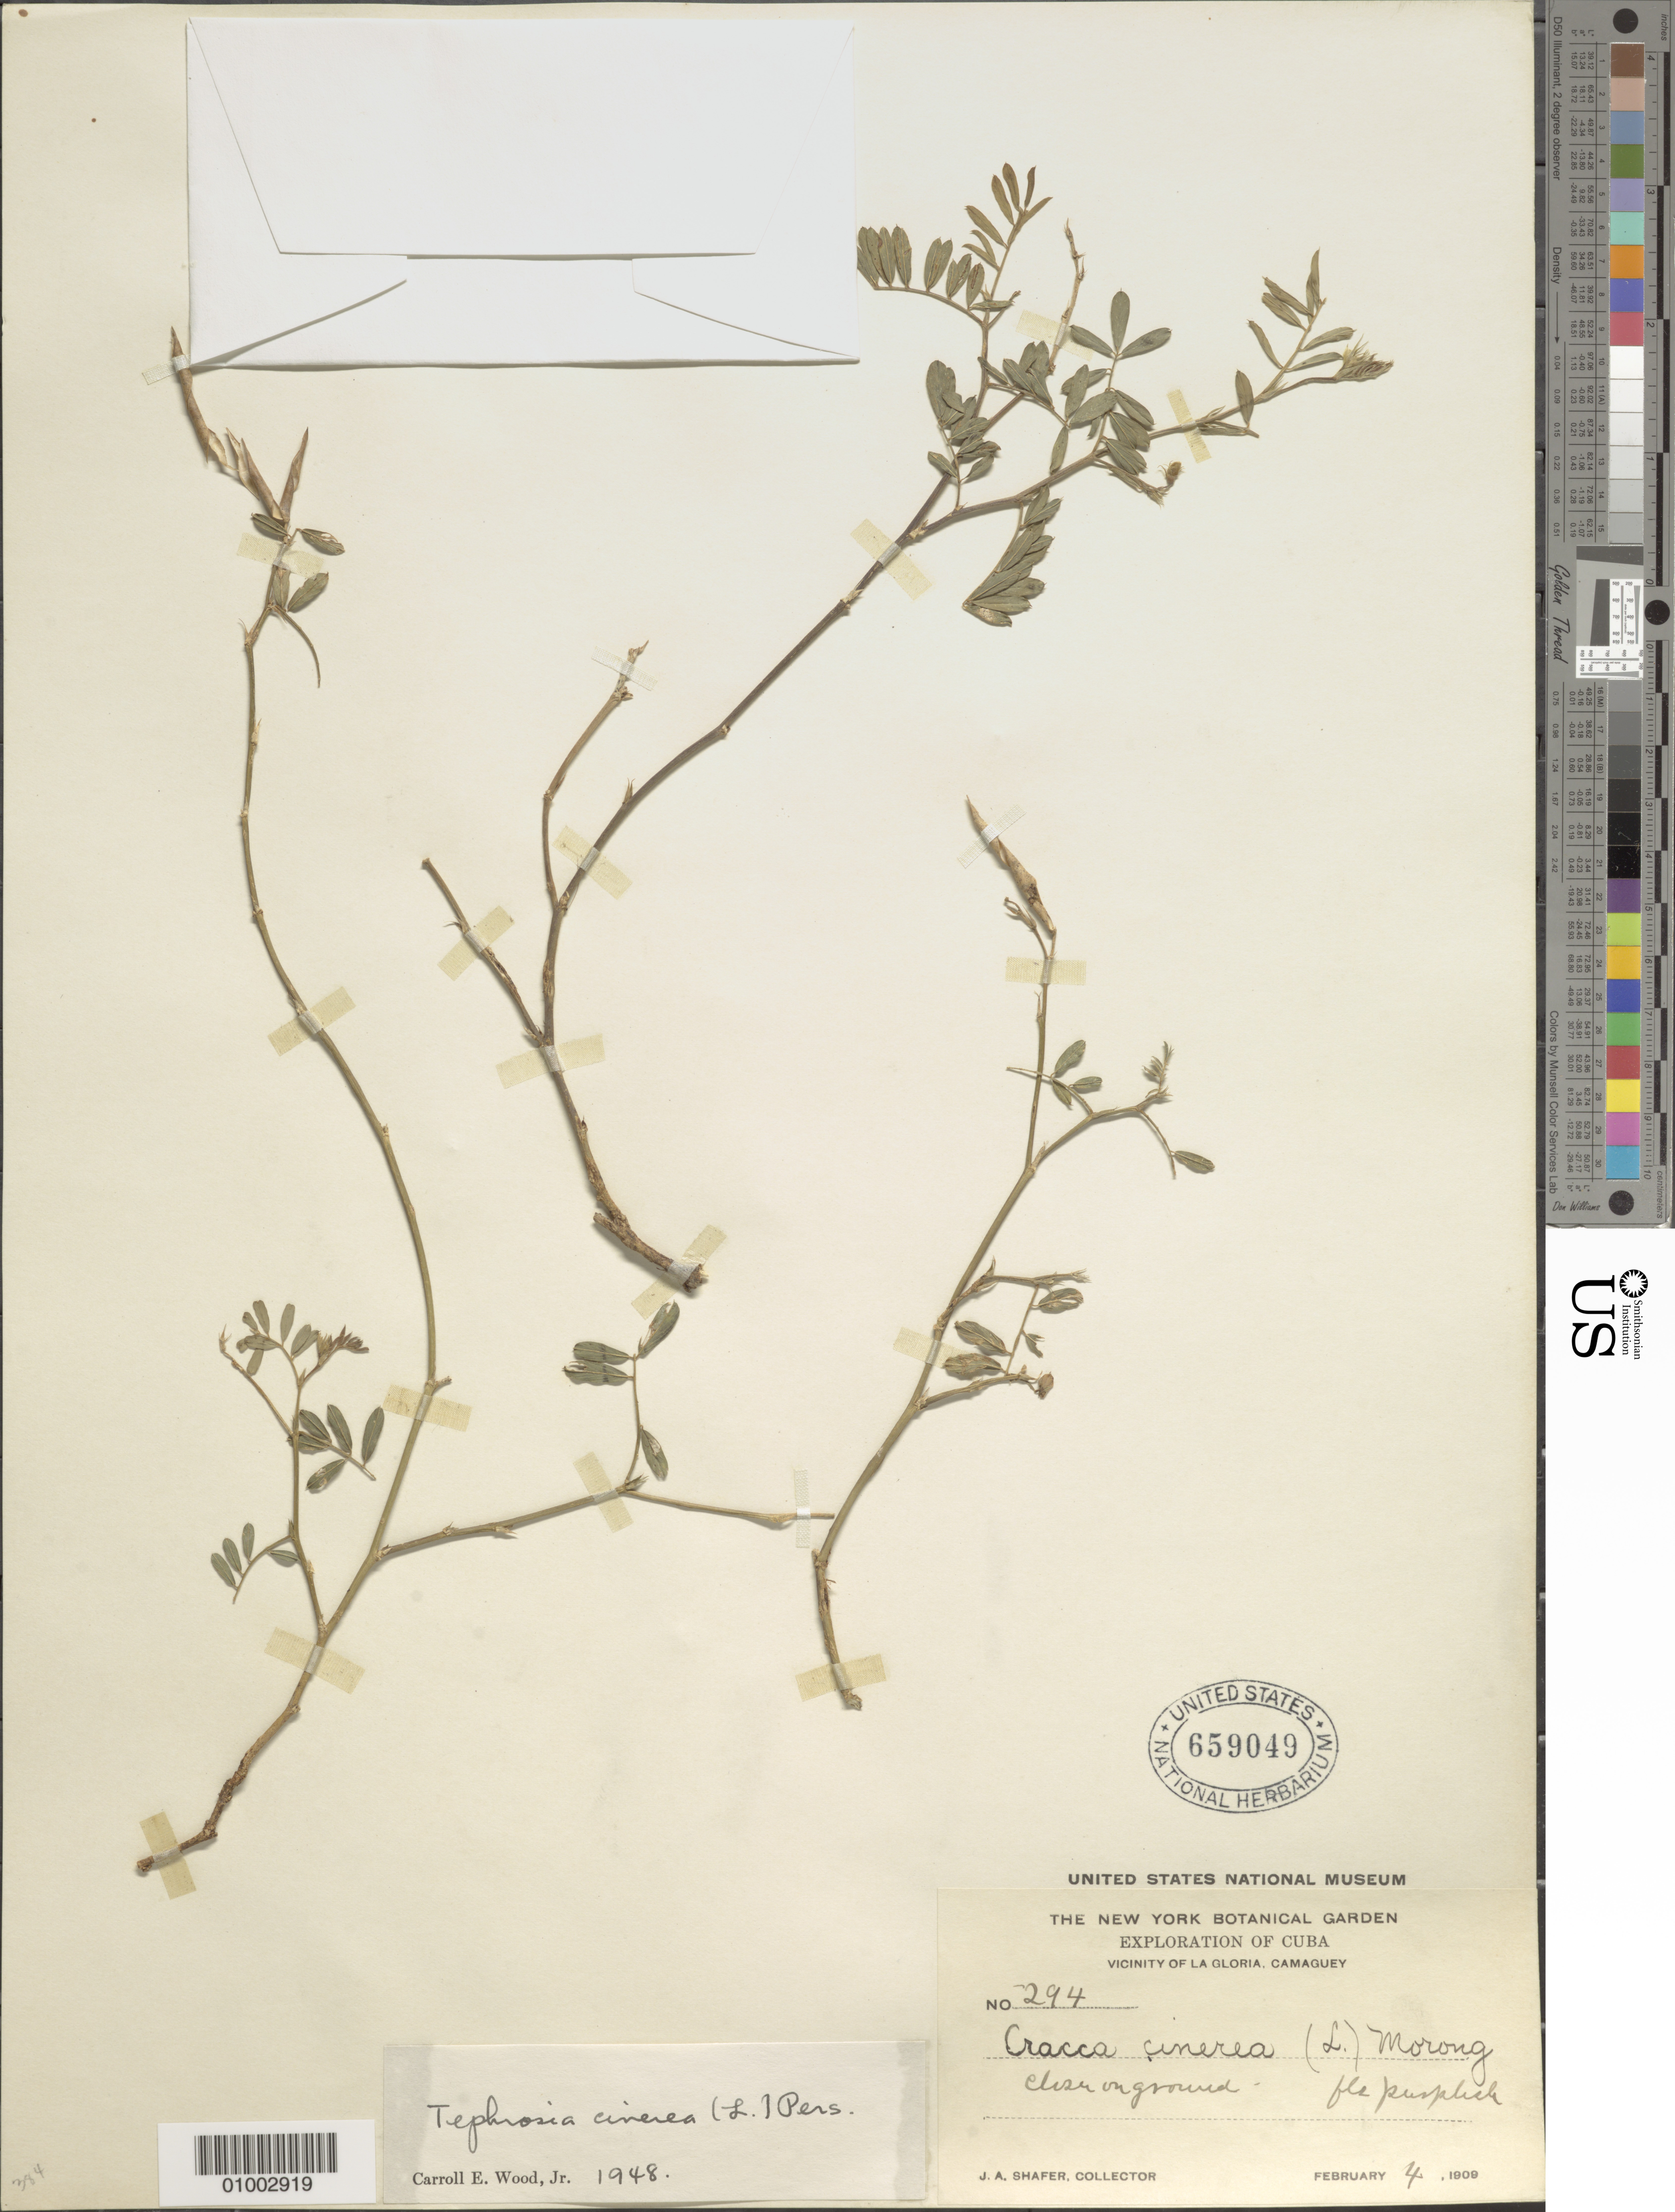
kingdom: Plantae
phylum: Tracheophyta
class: Magnoliopsida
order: Fabales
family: Fabaceae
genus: Tephrosia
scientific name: Tephrosia cinerea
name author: (L.) Pers.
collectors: J. A. Shafer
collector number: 294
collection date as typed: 04 Feb 1909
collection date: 1909-02-04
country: Cuba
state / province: Camagüey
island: Cuba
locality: Vicinity of La Gloria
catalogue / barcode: US 659049